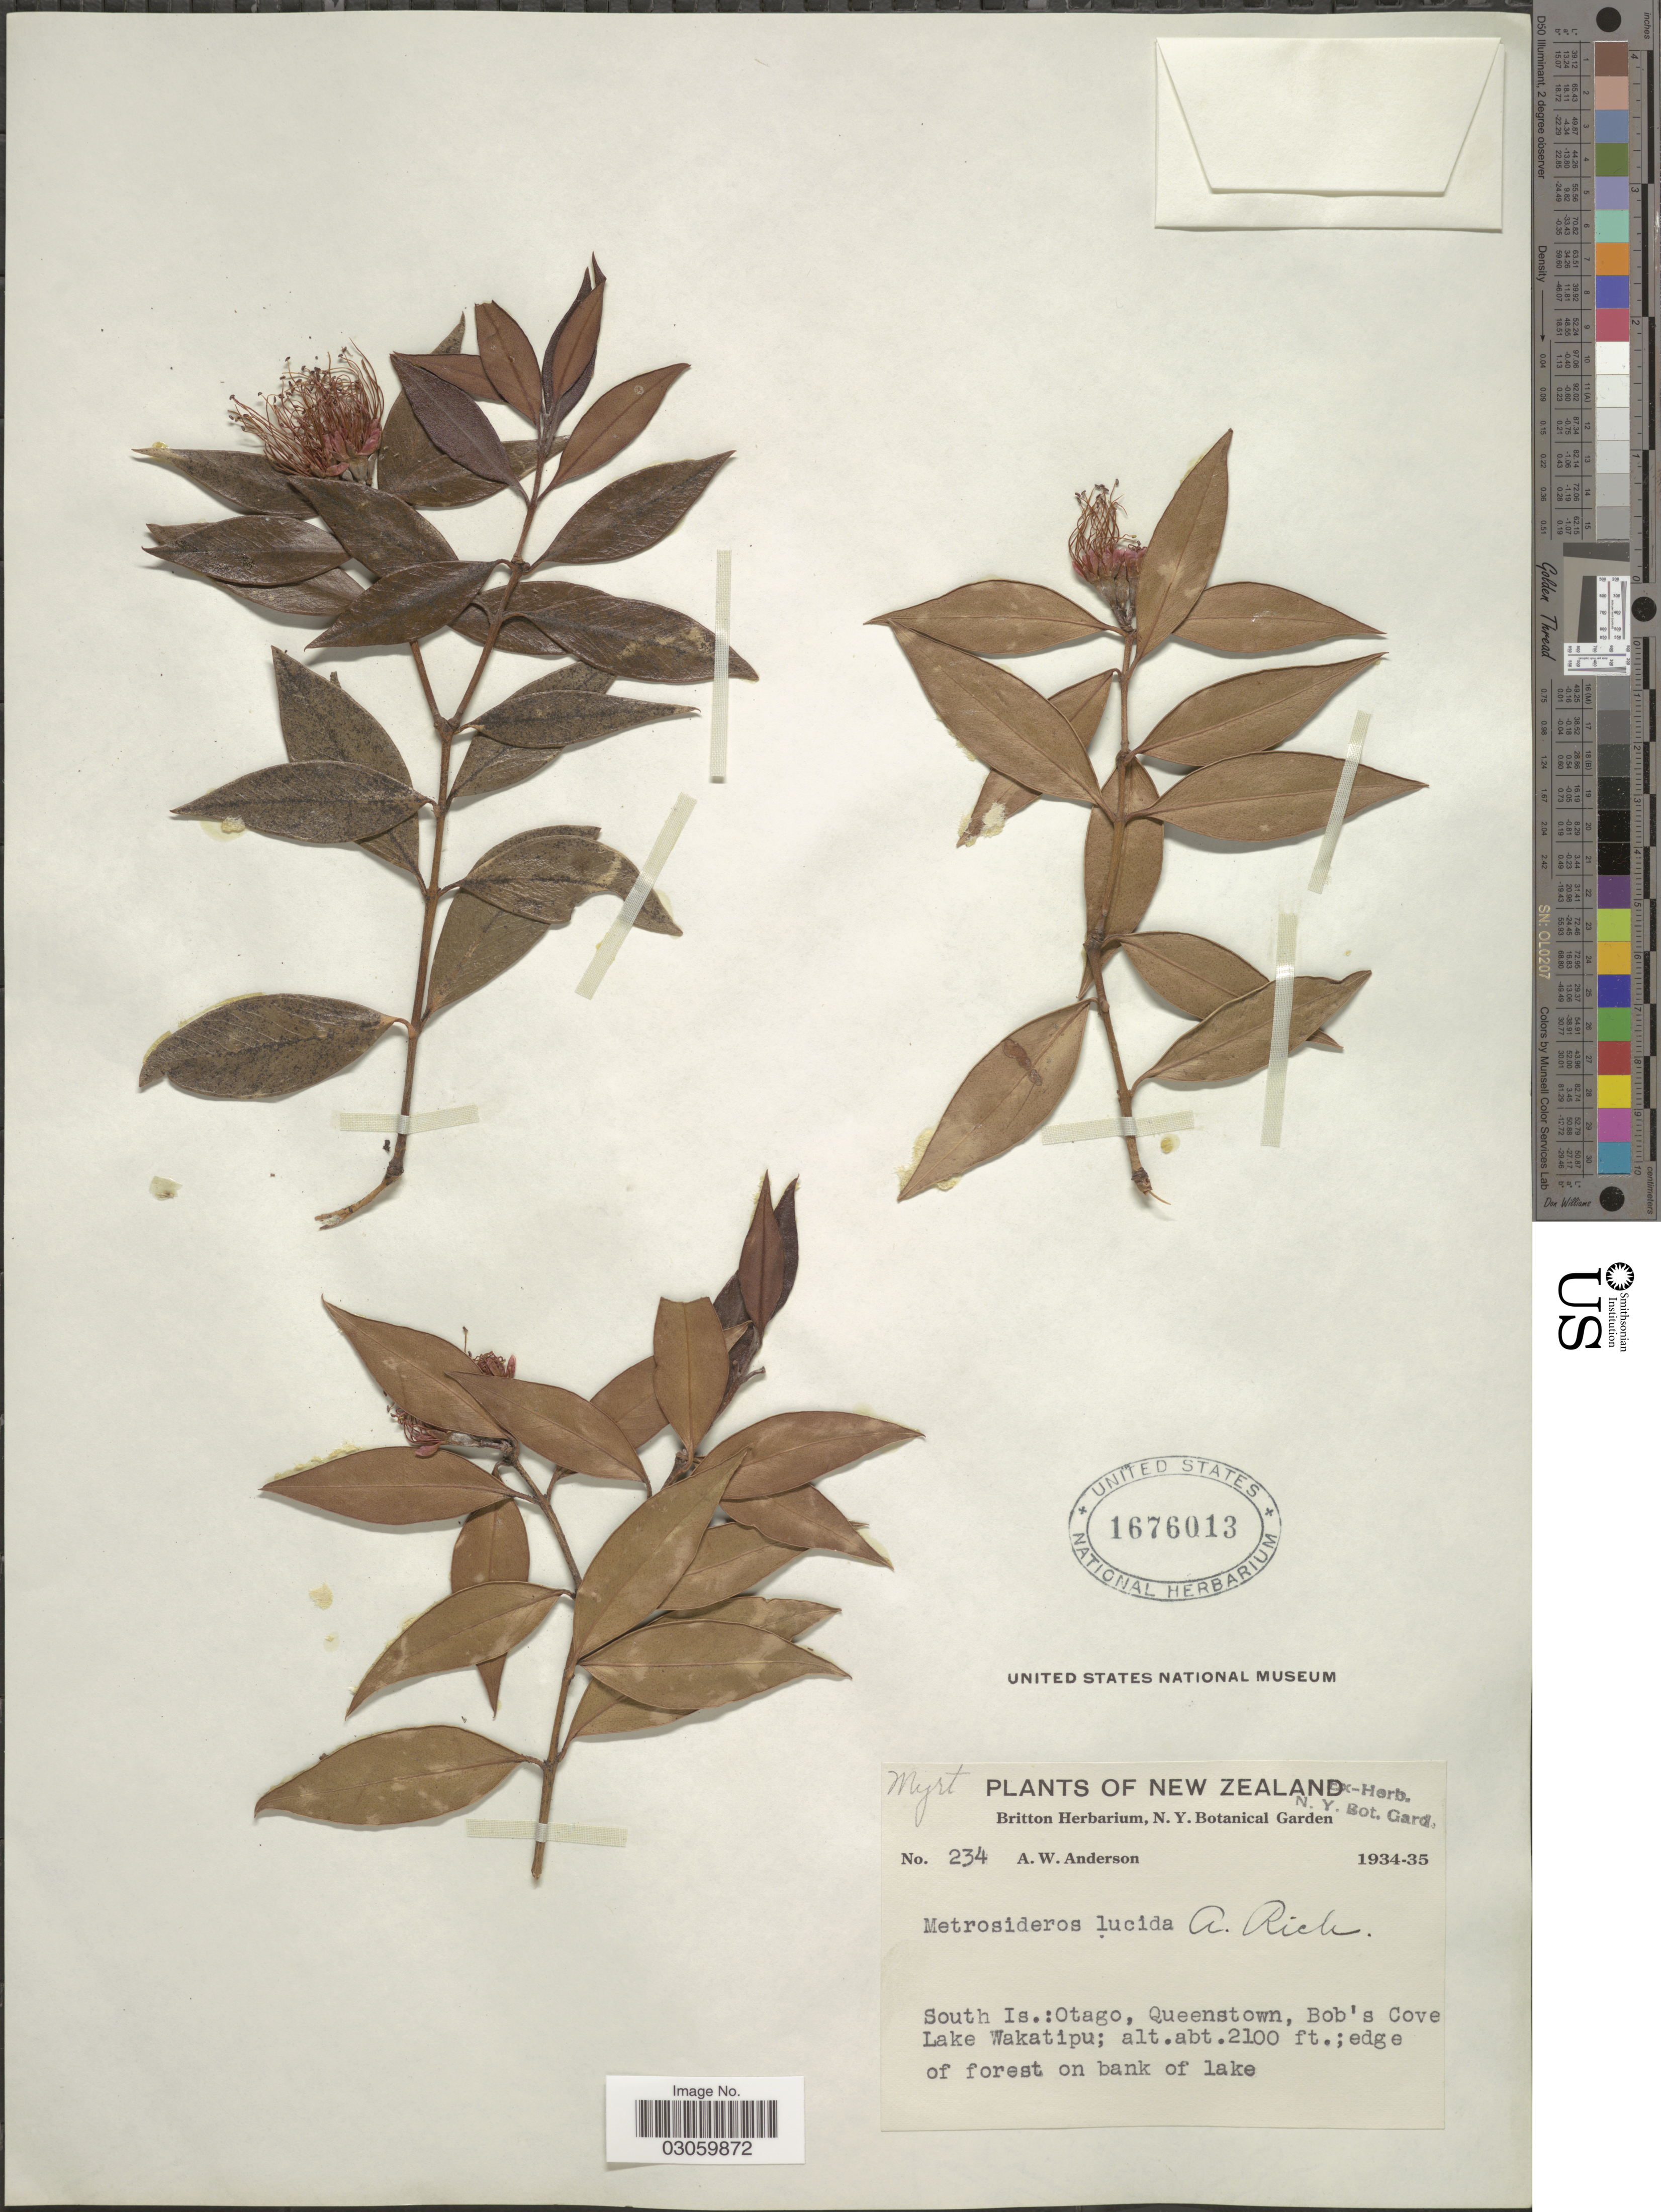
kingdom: Plantae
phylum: Tracheophyta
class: Magnoliopsida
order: Myrtales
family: Myrtaceae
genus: Metrosideros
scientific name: Metrosideros umbellata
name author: Cav.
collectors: A. W. Anderson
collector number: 234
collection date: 1934/1935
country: New Zealand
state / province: Otago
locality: South Is.: Otago, Queenstown, Bob's Cove. Lake Wakatipu.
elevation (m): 640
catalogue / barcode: US 1676013